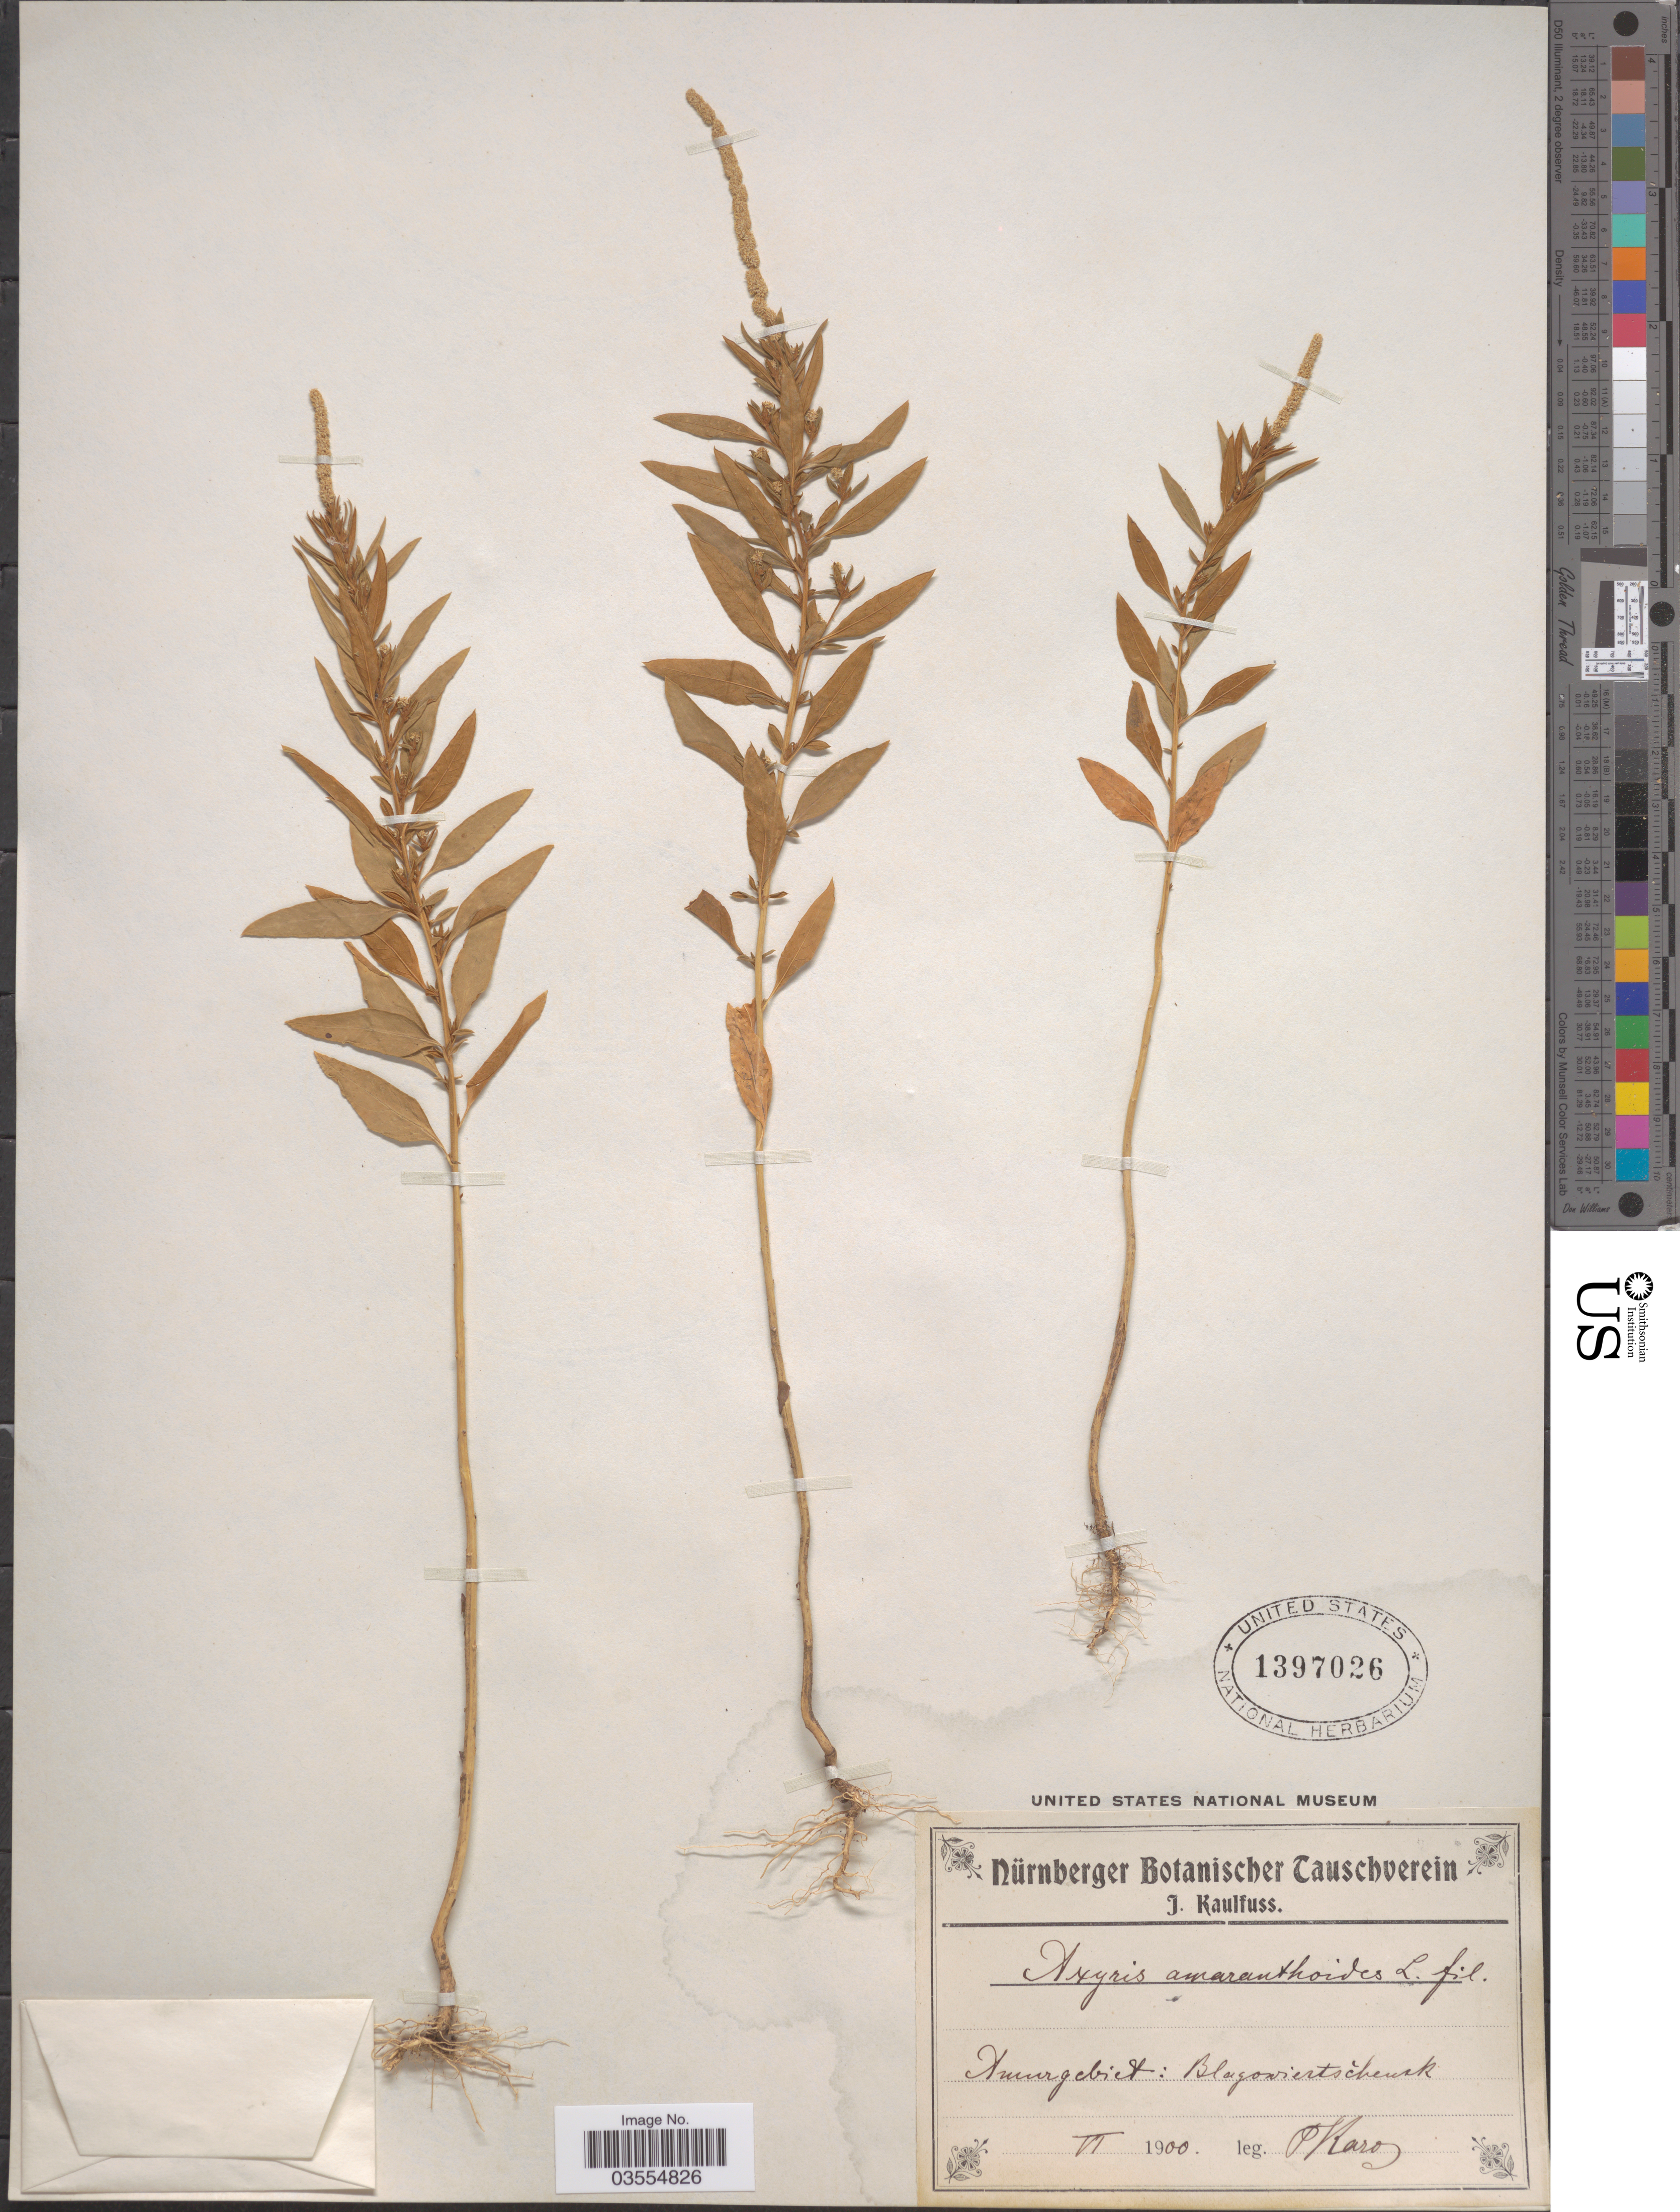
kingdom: Plantae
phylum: Tracheophyta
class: Magnoliopsida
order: Caryophyllales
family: Amaranthaceae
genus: Axyris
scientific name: Axyris amaranthoides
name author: L.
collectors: F. Karo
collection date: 1900-06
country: Russian Federation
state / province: Amur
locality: Amurgebiet: Blagowjeschtschensk.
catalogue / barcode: US 1397026